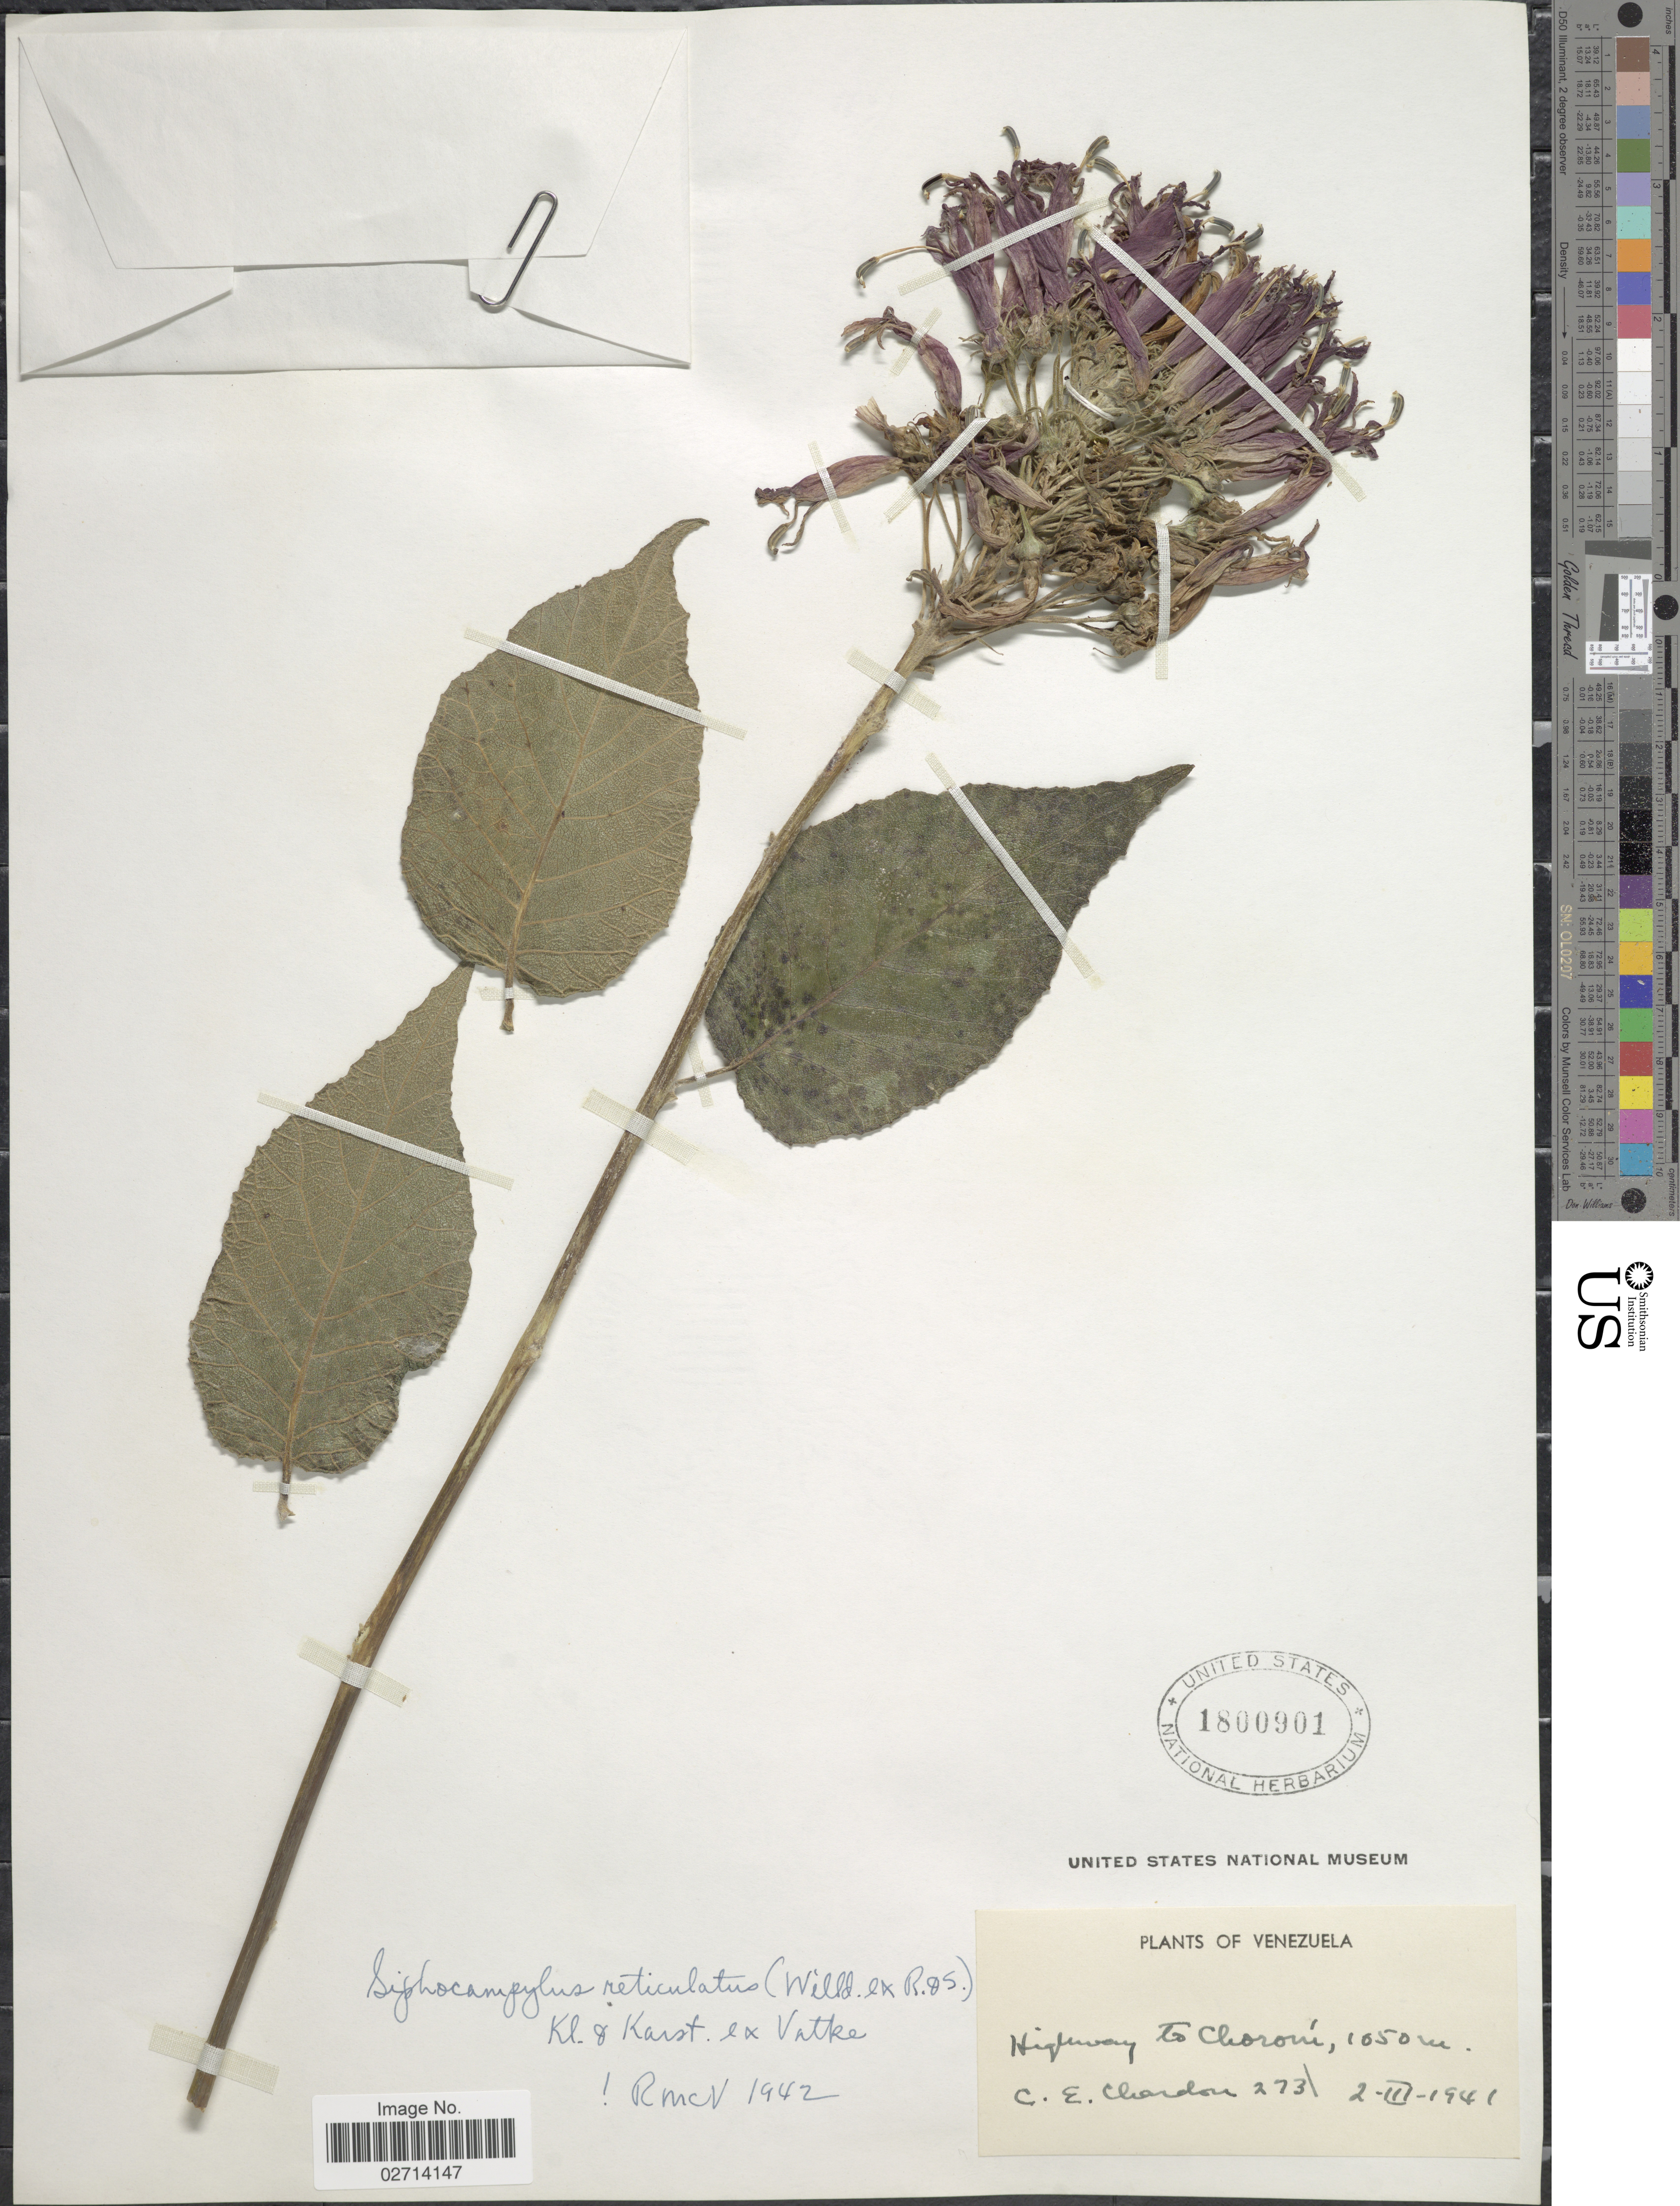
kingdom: Plantae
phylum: Tracheophyta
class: Magnoliopsida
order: Asterales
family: Campanulaceae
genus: Siphocampylus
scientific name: Siphocampylus reticulatus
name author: (Willd. ex Schult. & Roem.) Klotzsch & H. Karst. ex Vatke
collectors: C. E. Chardón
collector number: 273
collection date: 1941-03-02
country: Venezuela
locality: Highway to Choroni.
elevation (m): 1050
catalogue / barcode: US 1800901